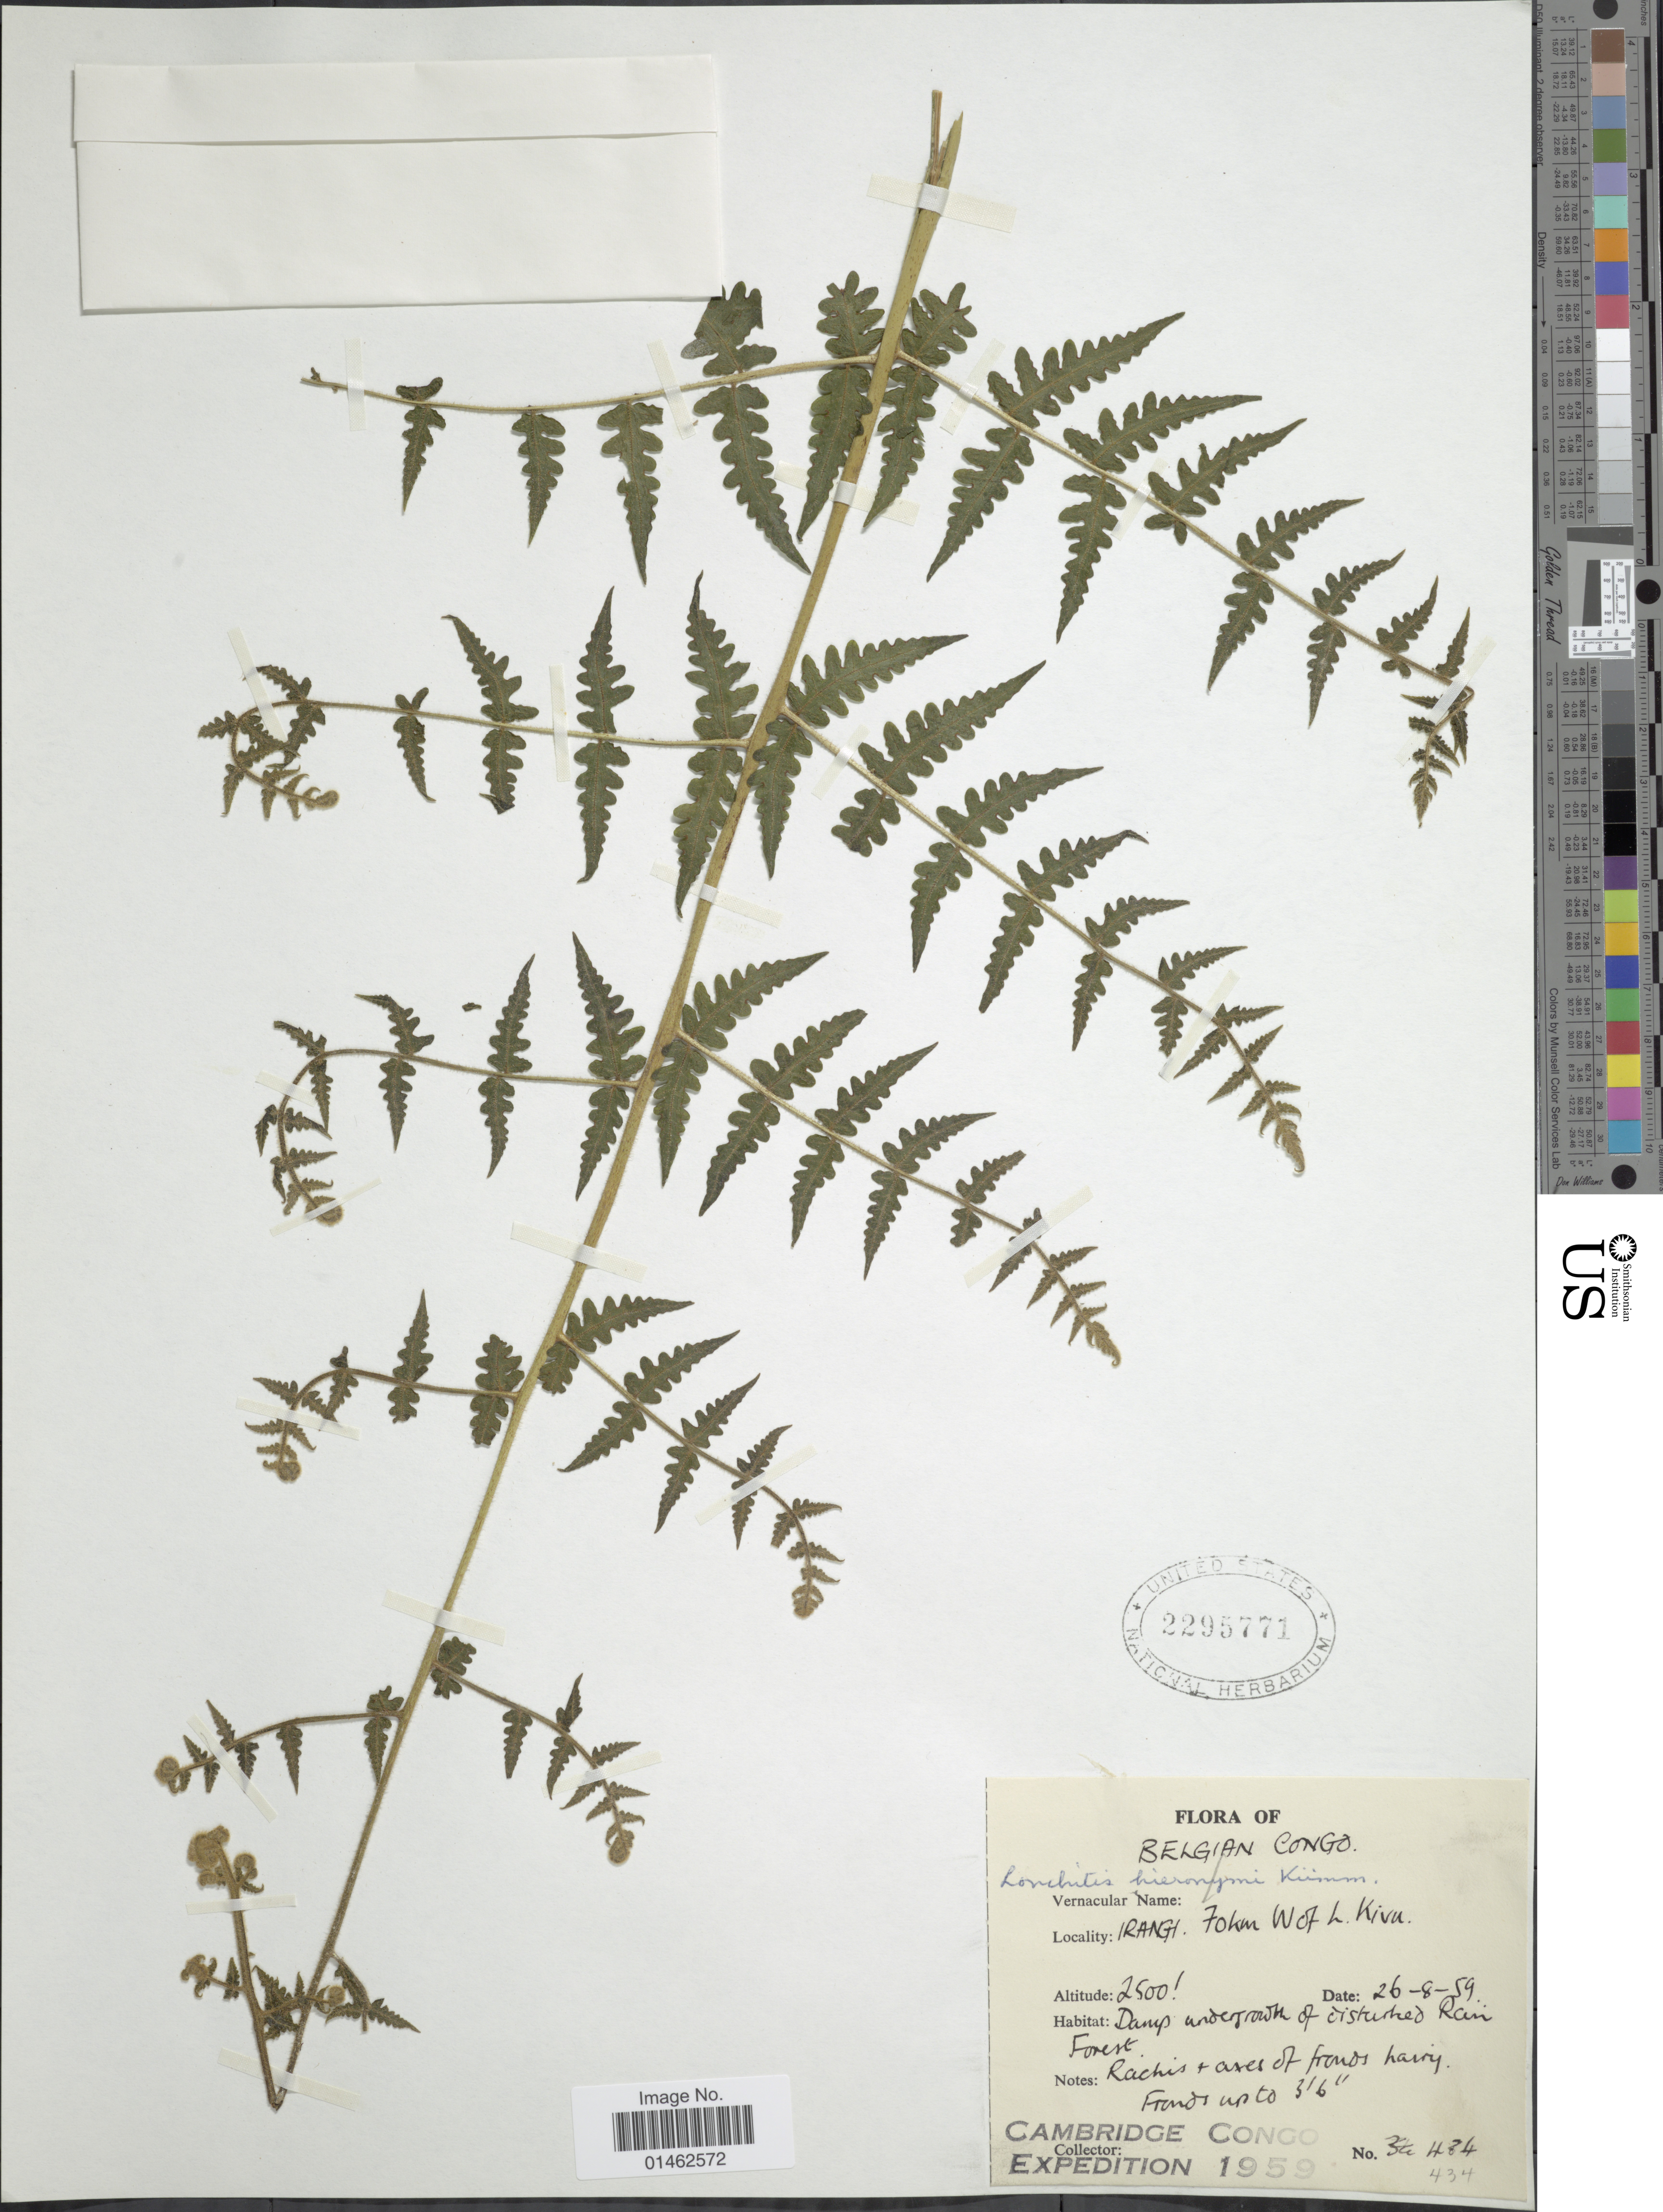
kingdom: Plantae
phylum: Tracheophyta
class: Polypodiopsida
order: Polypodiales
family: Dennstaedtiaceae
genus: Blotiella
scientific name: Blotiella hieronymi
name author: (Kummerle) Pic. Serm.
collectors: Cambridge Congo Expedition 1959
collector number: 434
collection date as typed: Transcribed d/m/y: 26/8/59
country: Congo, Democratic Republic of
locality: Irangi, 70 km W of L Kivu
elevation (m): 762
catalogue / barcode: US 2295771